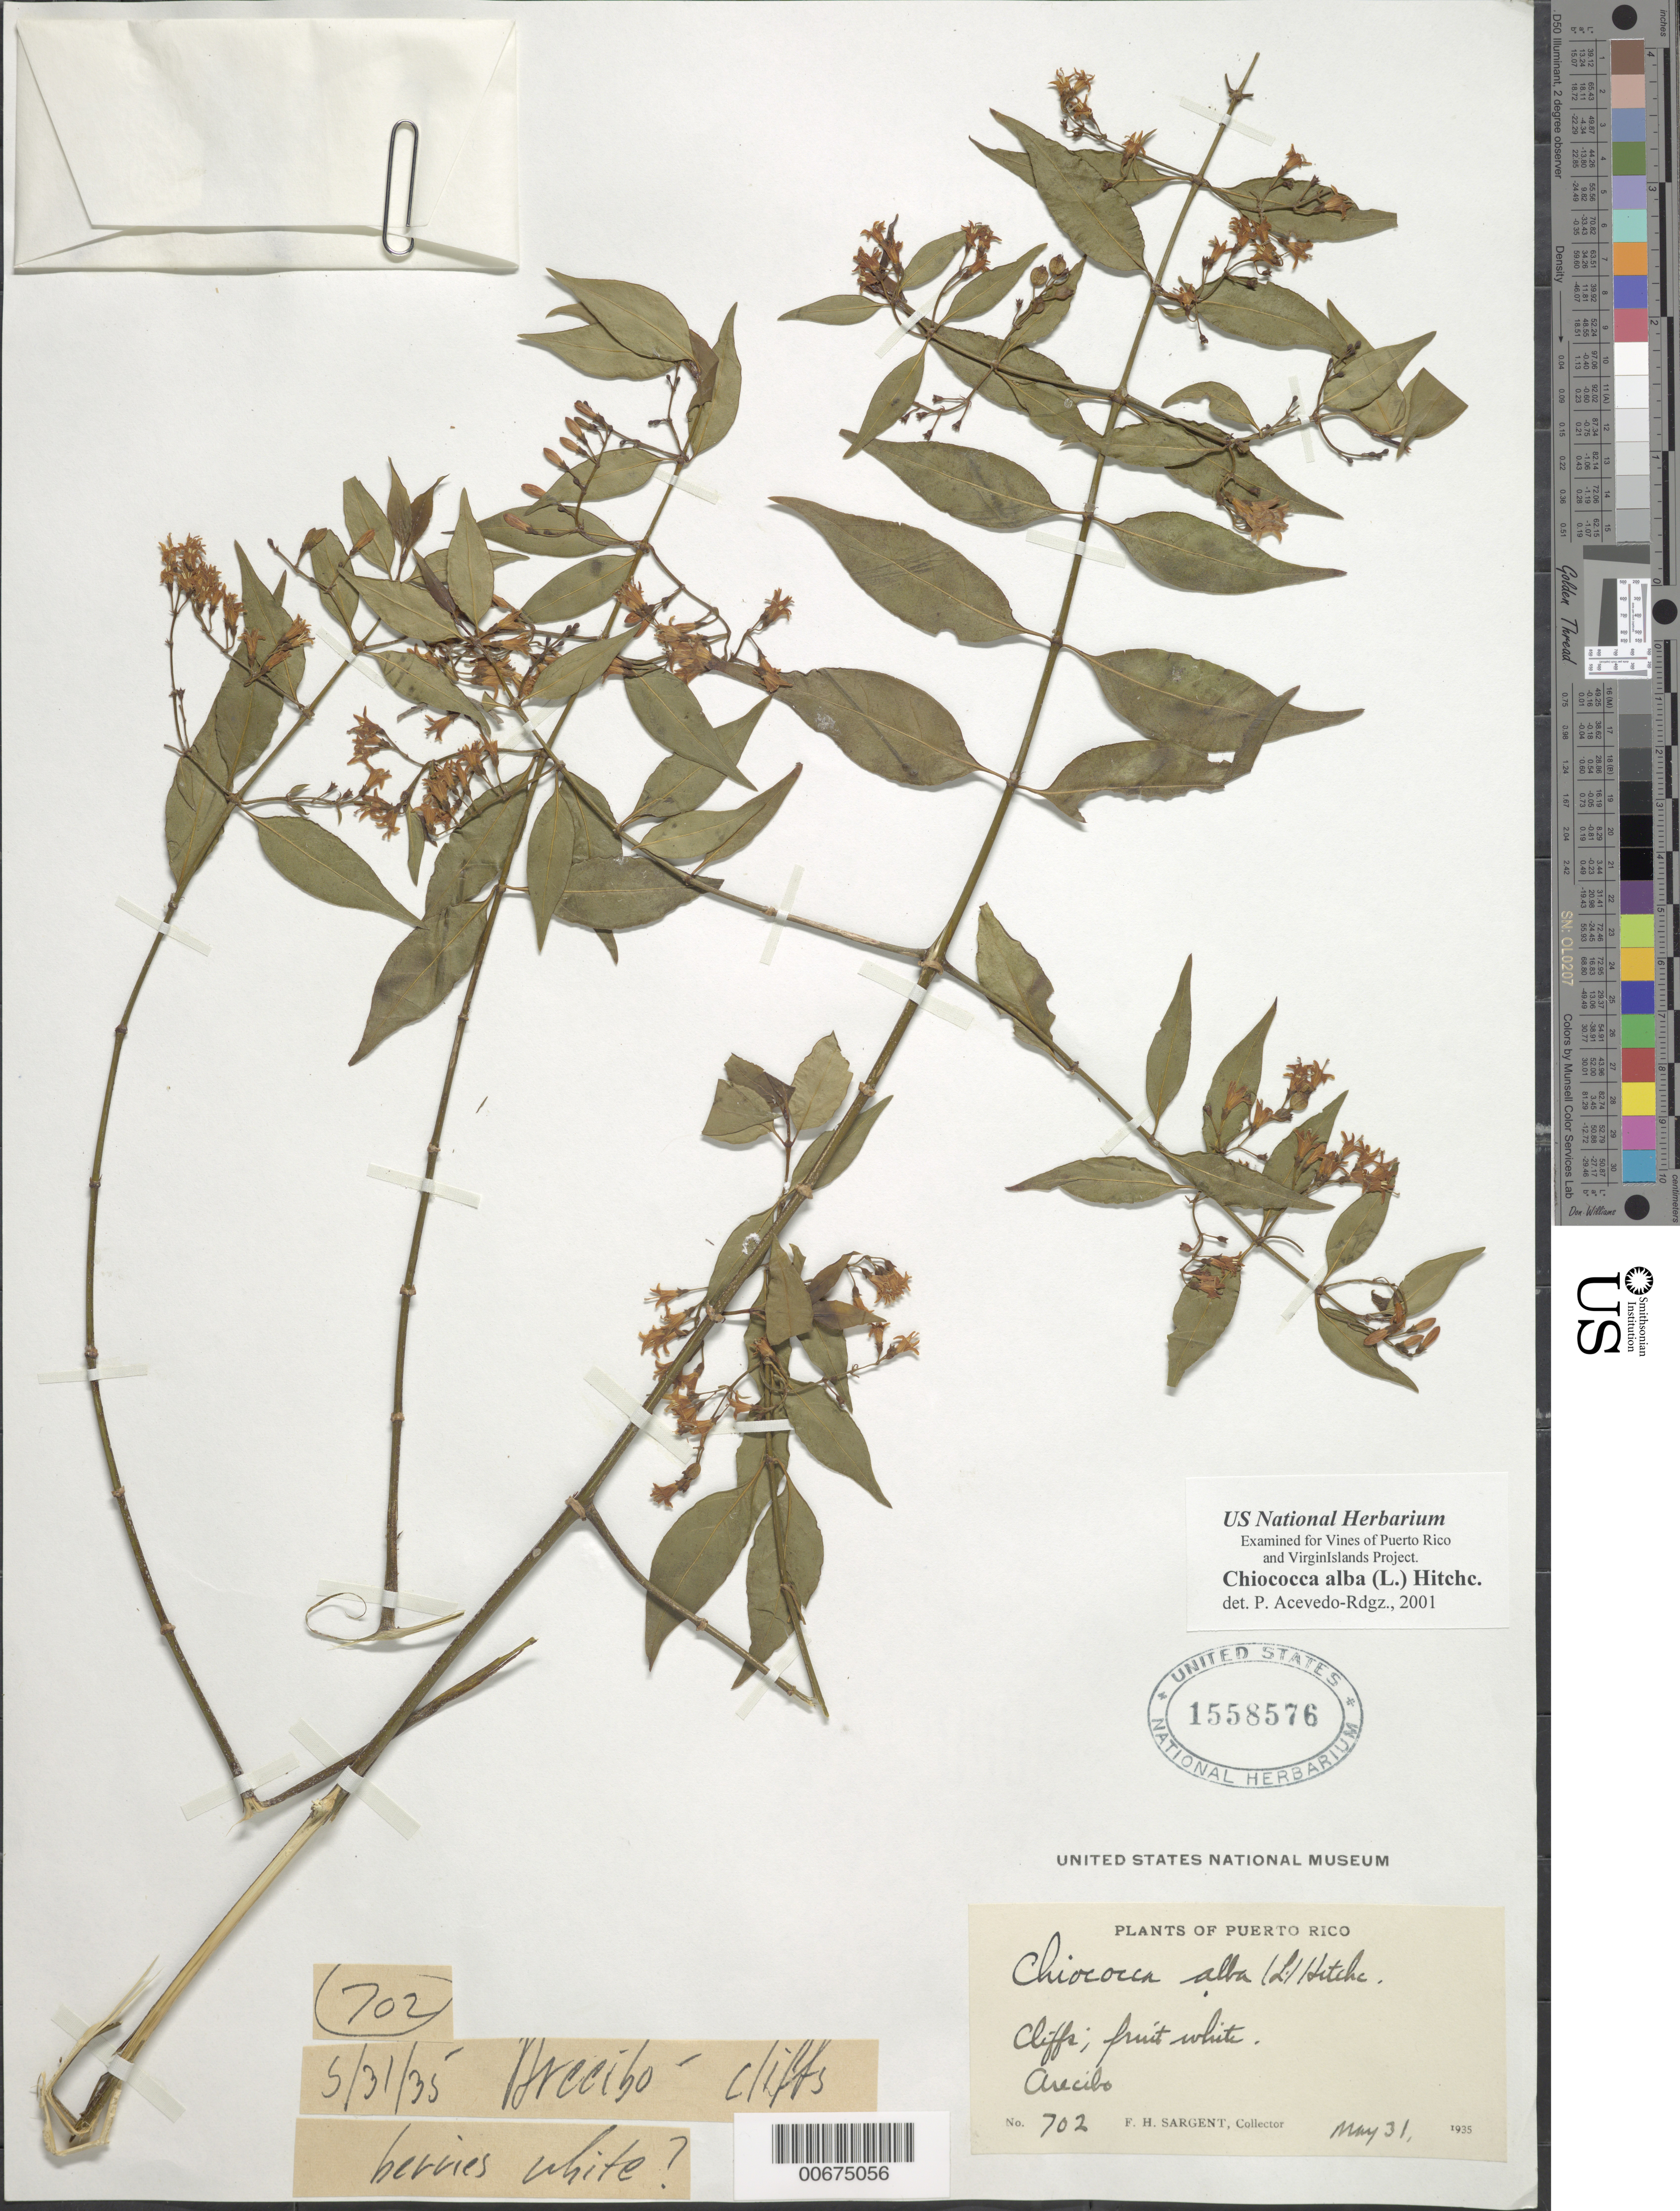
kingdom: Plantae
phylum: Tracheophyta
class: Magnoliopsida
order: Gentianales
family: Rubiaceae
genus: Chiococca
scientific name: Chiococca alba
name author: (L.) Hitchc.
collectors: F. H. Sargent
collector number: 702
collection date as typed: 31 May 1935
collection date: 1935-05-31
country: Puerto Rico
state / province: Arecibo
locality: Arecibo. Cliffs.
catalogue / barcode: US 1558576